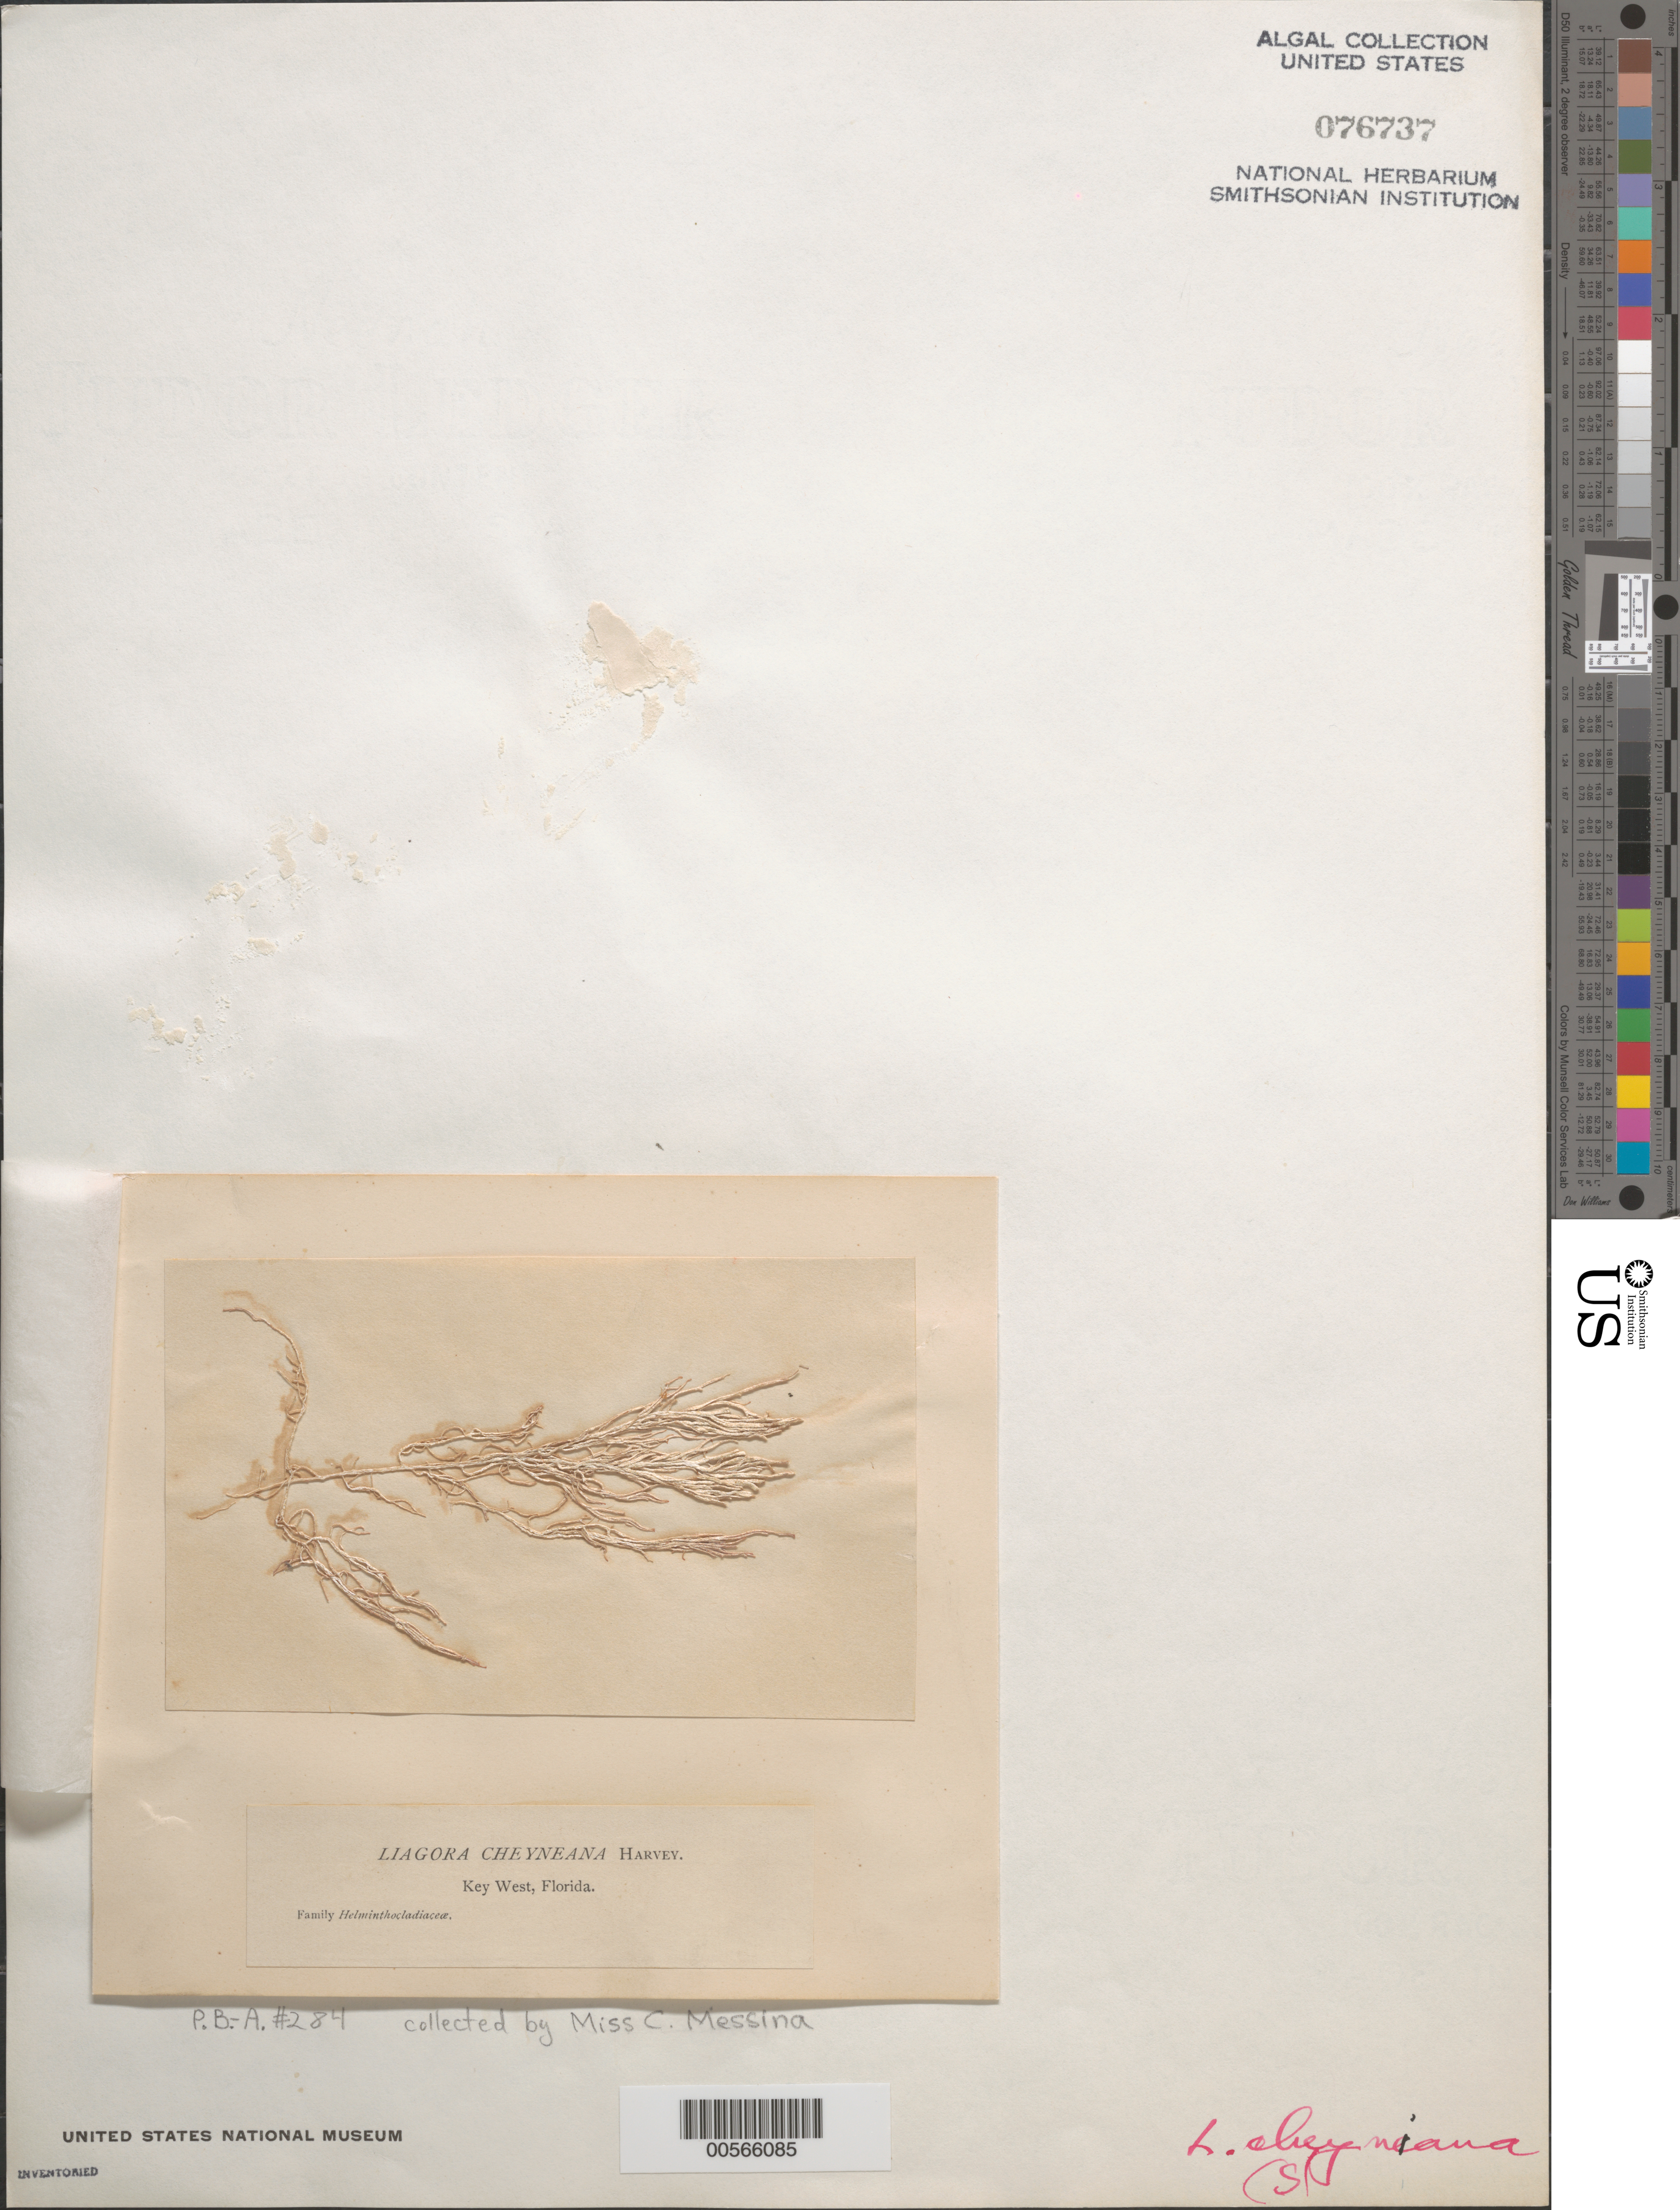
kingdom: Plantae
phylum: Rhodophyta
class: Florideophyceae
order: Nemaliales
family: Liagoraceae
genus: Liagora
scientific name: Liagora cheyniana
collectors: C. Messina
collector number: PB-A 284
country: United States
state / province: Florida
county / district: Monroe County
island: Key West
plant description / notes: Collins, Holden & Setchell, Phycotheca Boreali-Americana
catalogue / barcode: US 76737